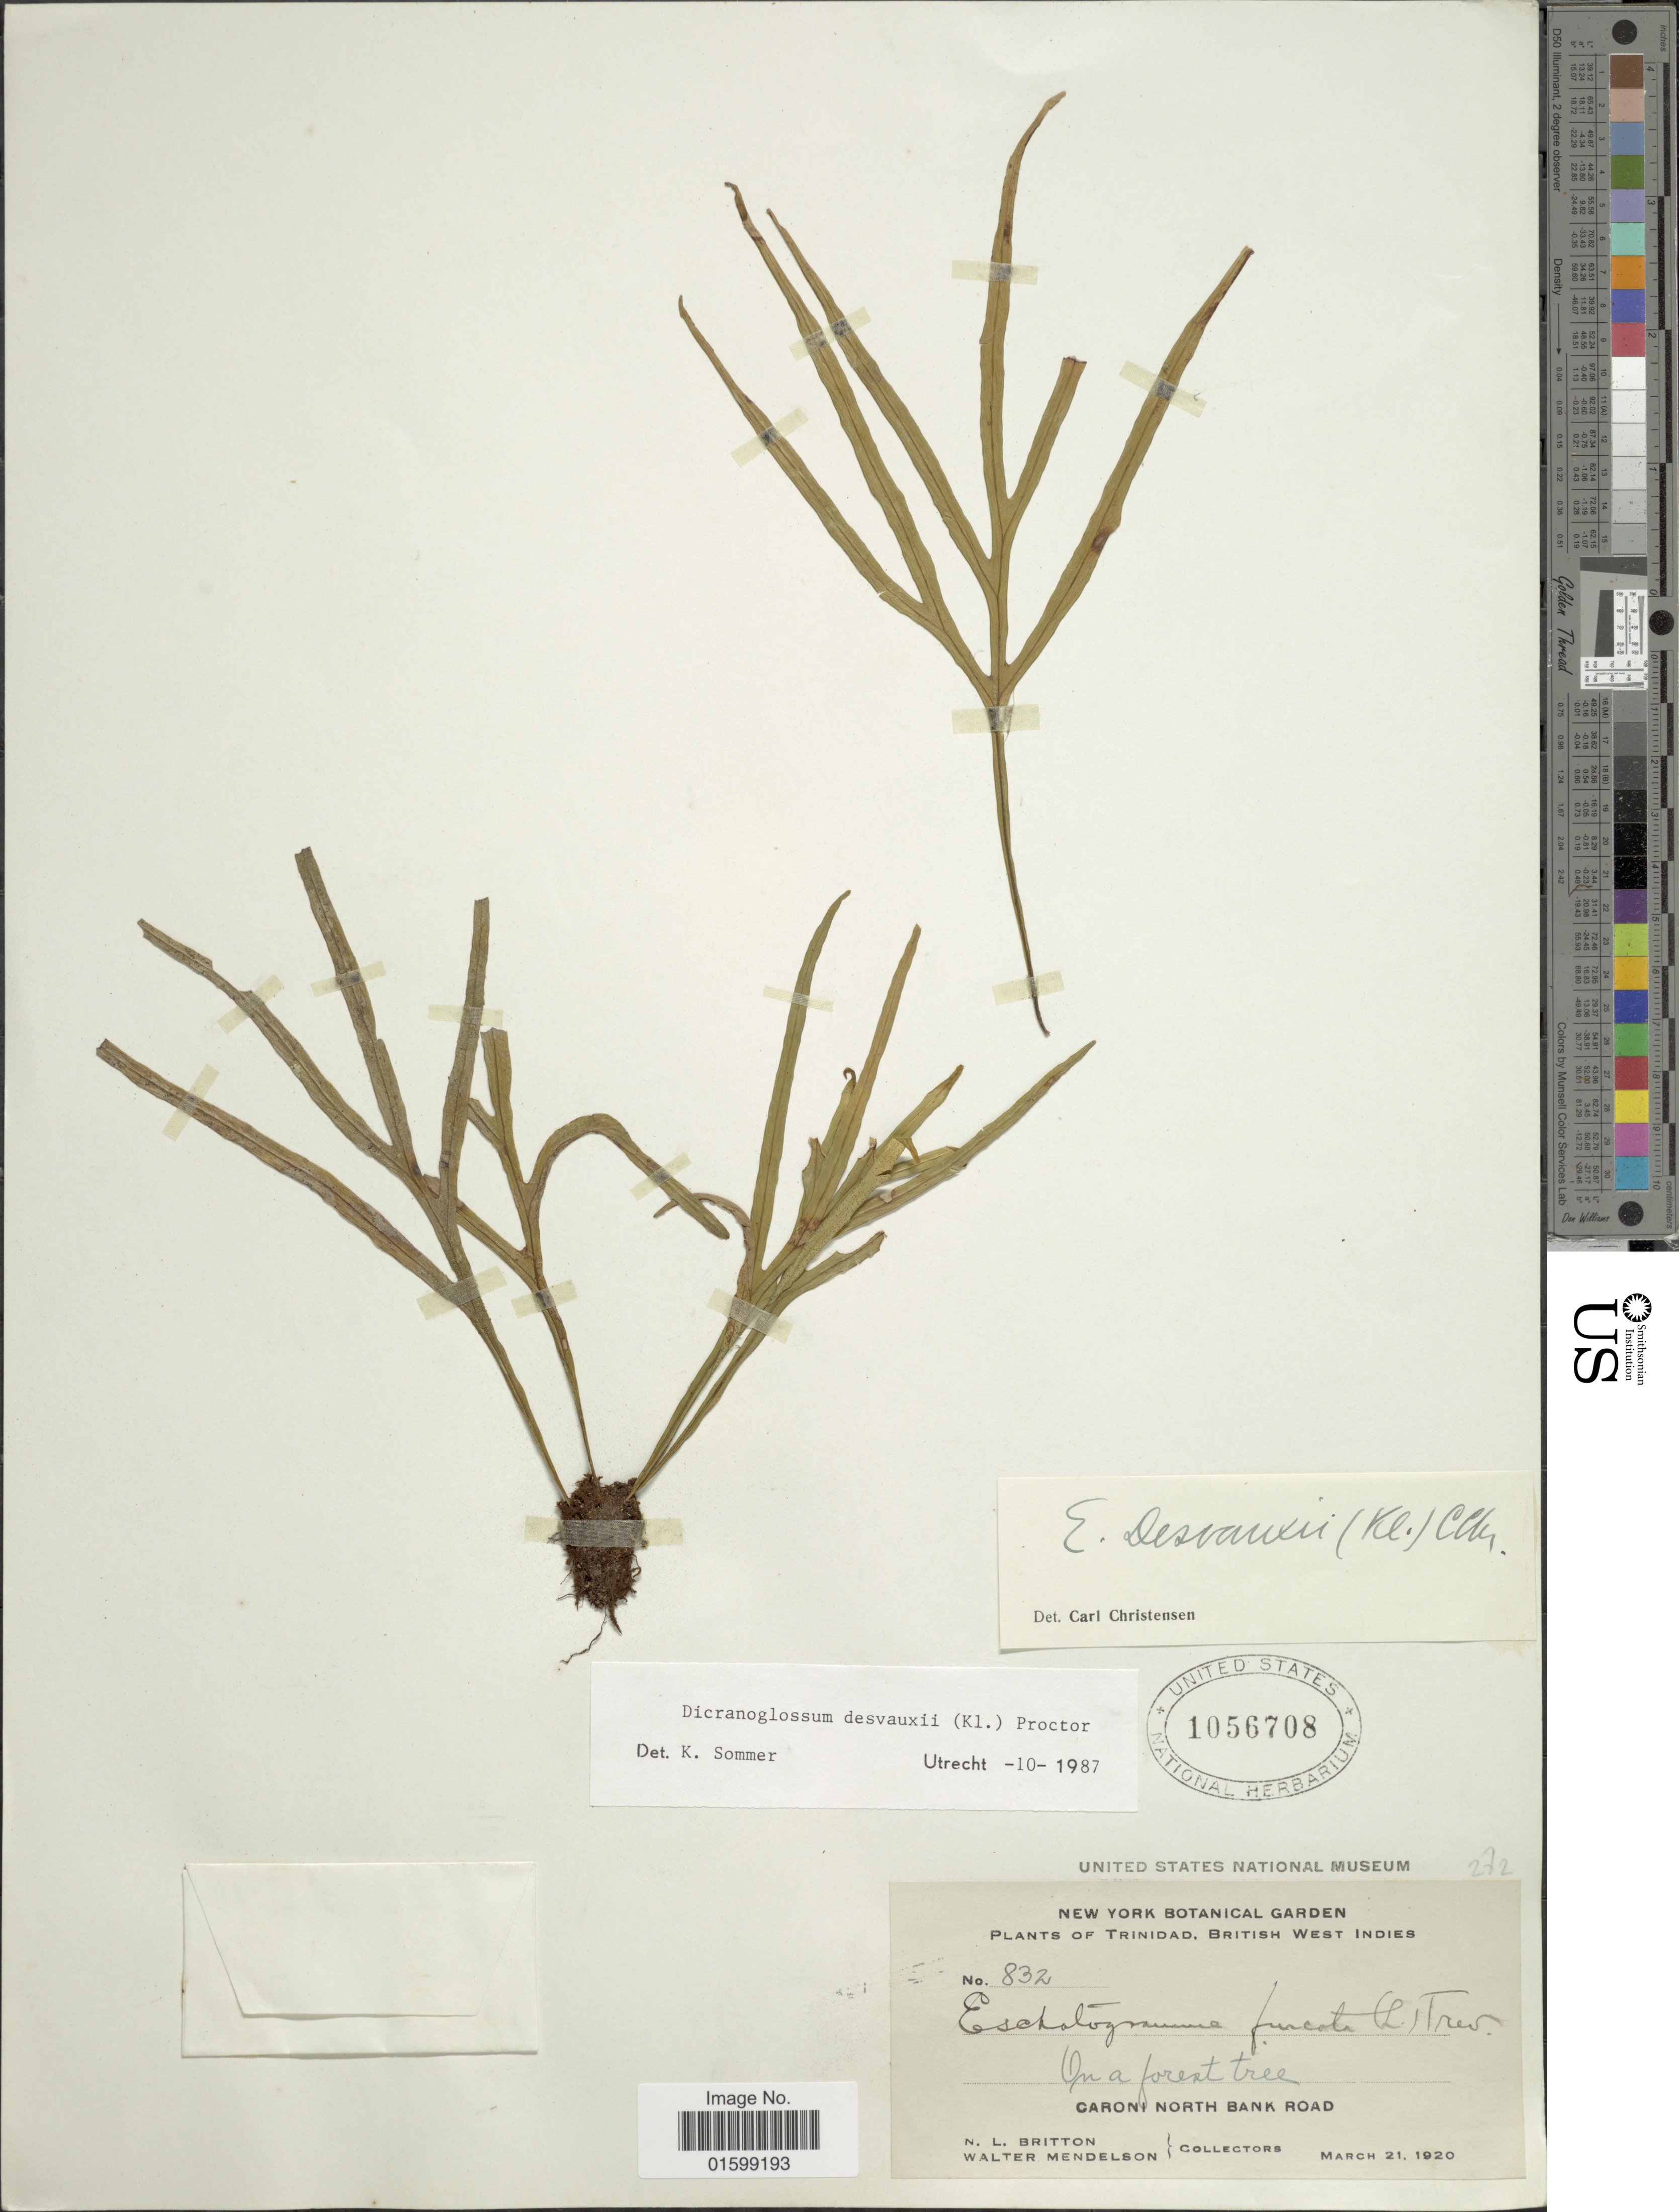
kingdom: Plantae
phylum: Tracheophyta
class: Polypodiopsida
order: Polypodiales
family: Polypodiaceae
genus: Pleopeltis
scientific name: Pleopeltis desvauxii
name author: (Klotzsch) Salino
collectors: N. Britton & W. Mendelson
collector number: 832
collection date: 1920-03-21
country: Trinidad and Tobago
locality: Trinidad, British West Indies, on a forest tree, Caroni North Bank Road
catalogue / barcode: US 1056708